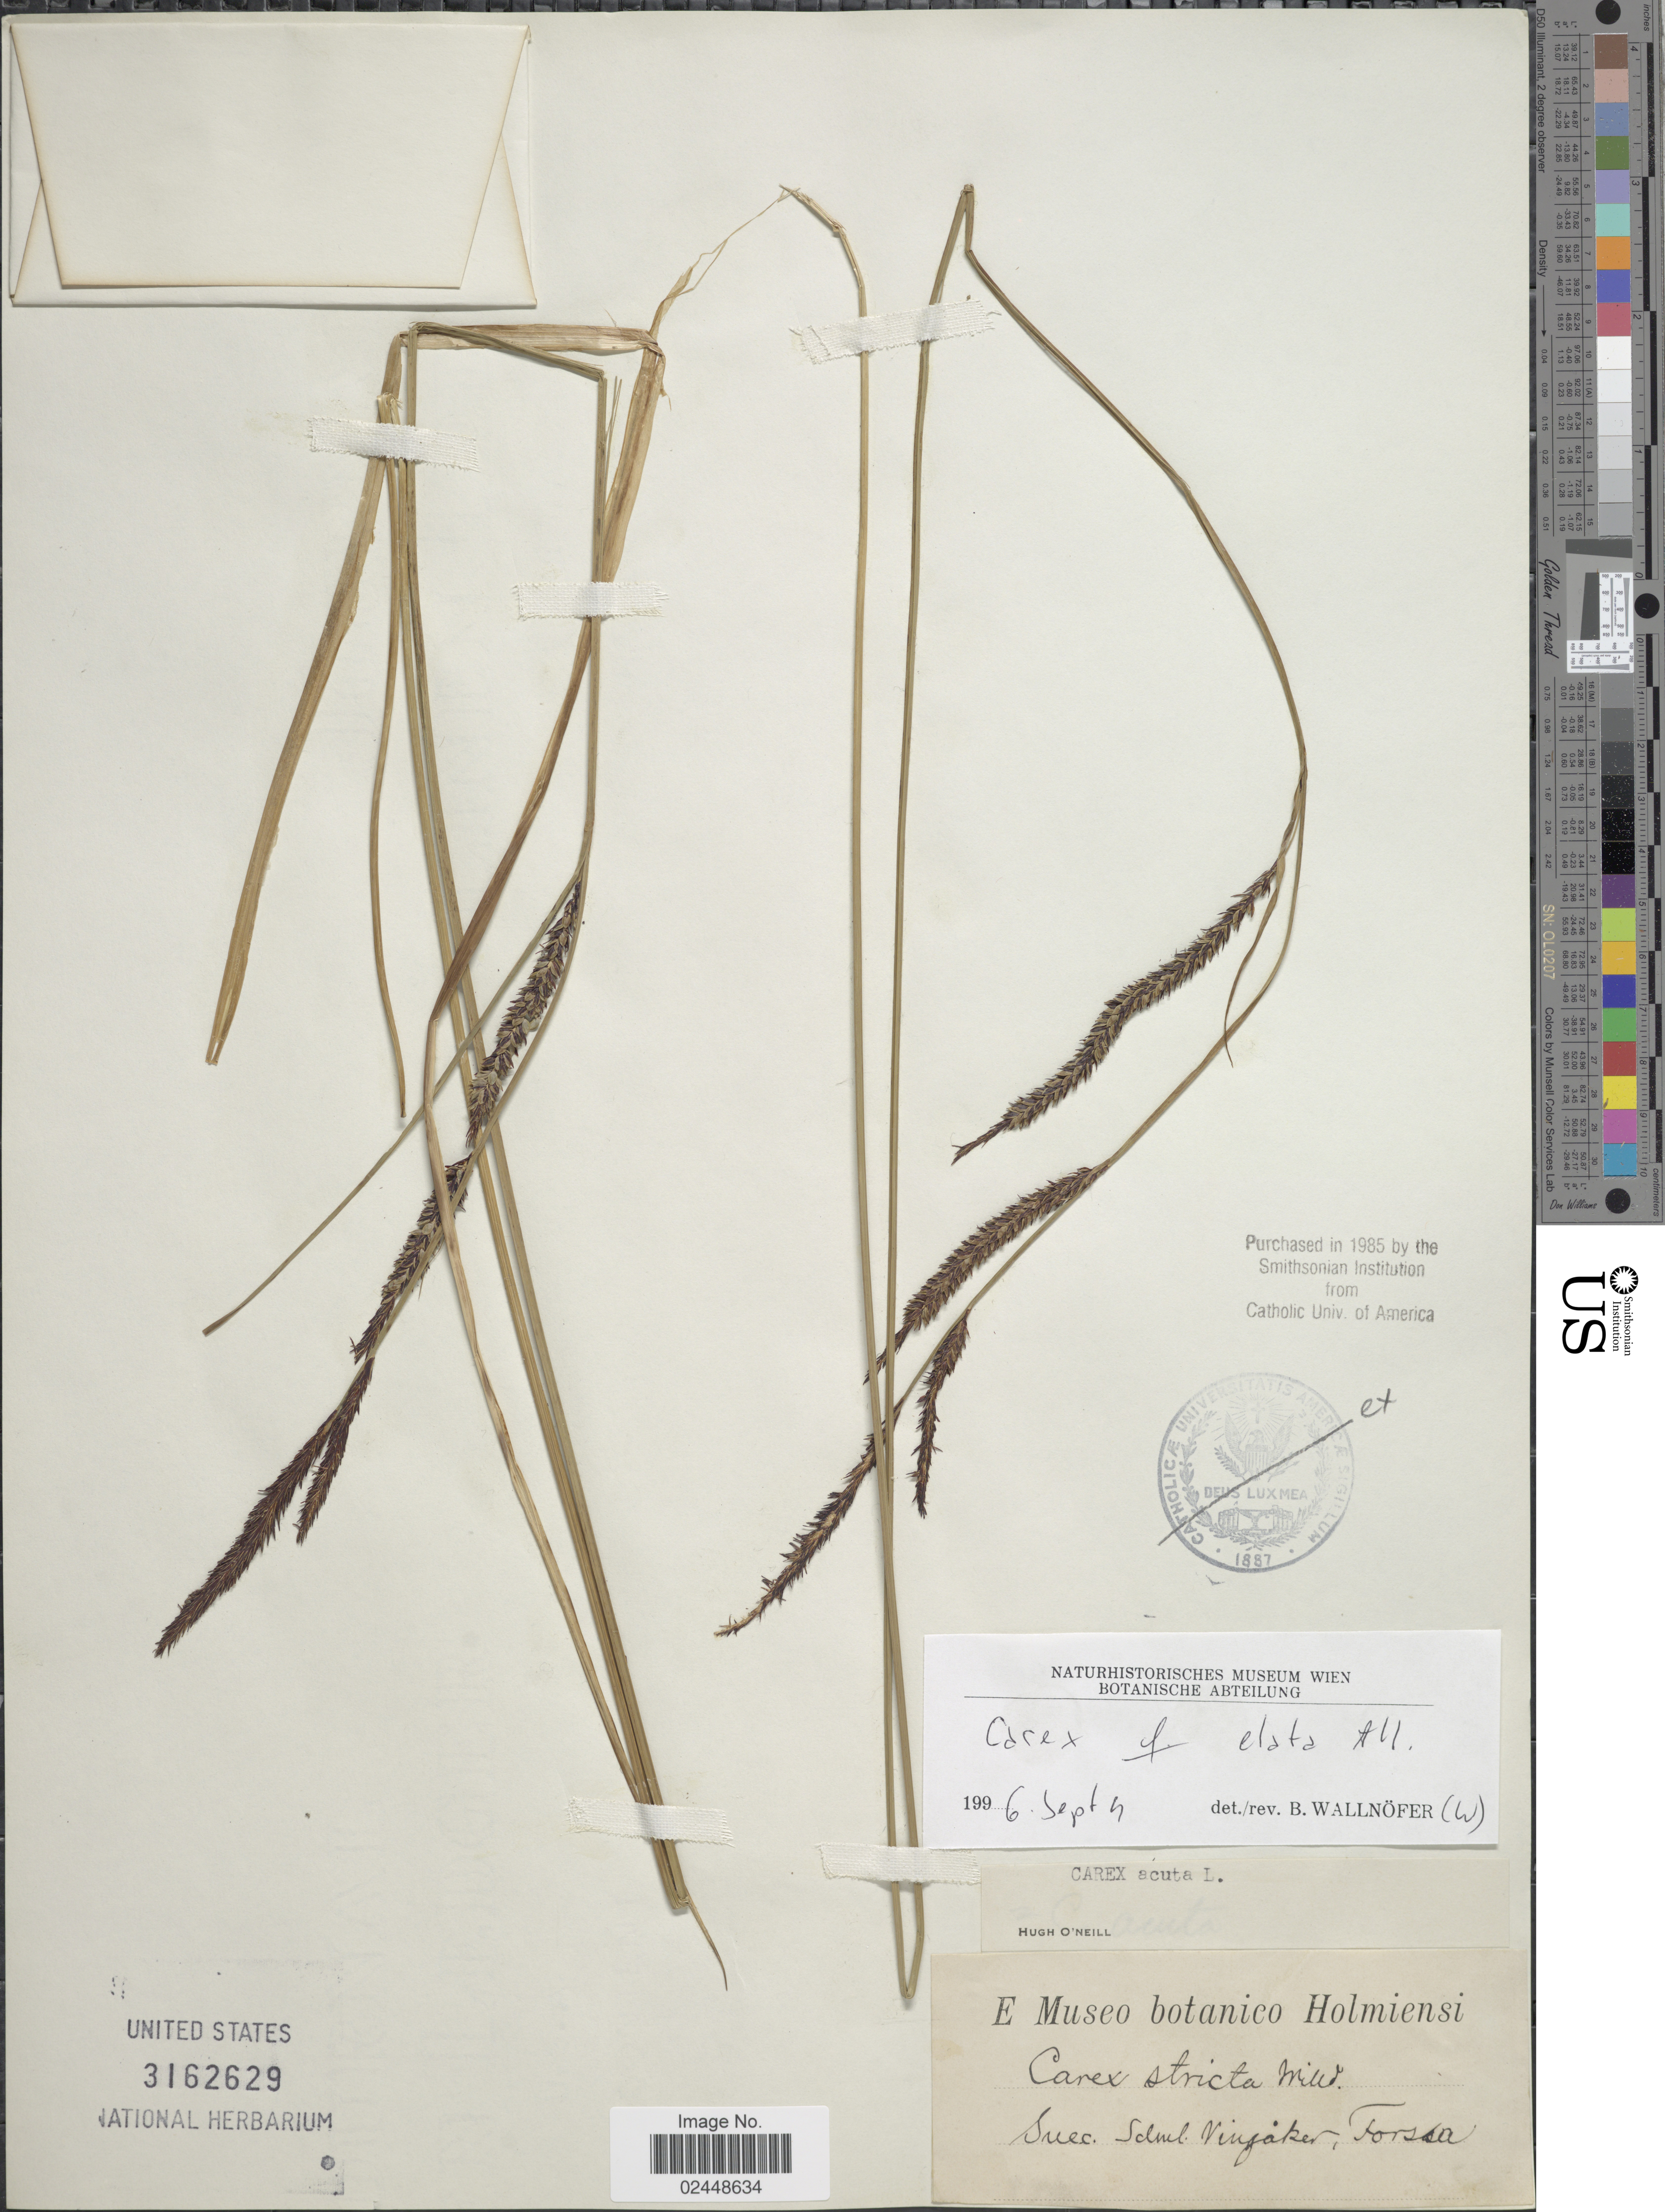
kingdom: Plantae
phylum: Tracheophyta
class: Liliopsida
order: Poales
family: Cyperaceae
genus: Carex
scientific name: Carex elata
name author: All.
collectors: ex Museo botan. Holmiensi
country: Sweden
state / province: Sodermanland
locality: Suec. Sdml. Vingåker, Forssa.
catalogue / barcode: US 3162629